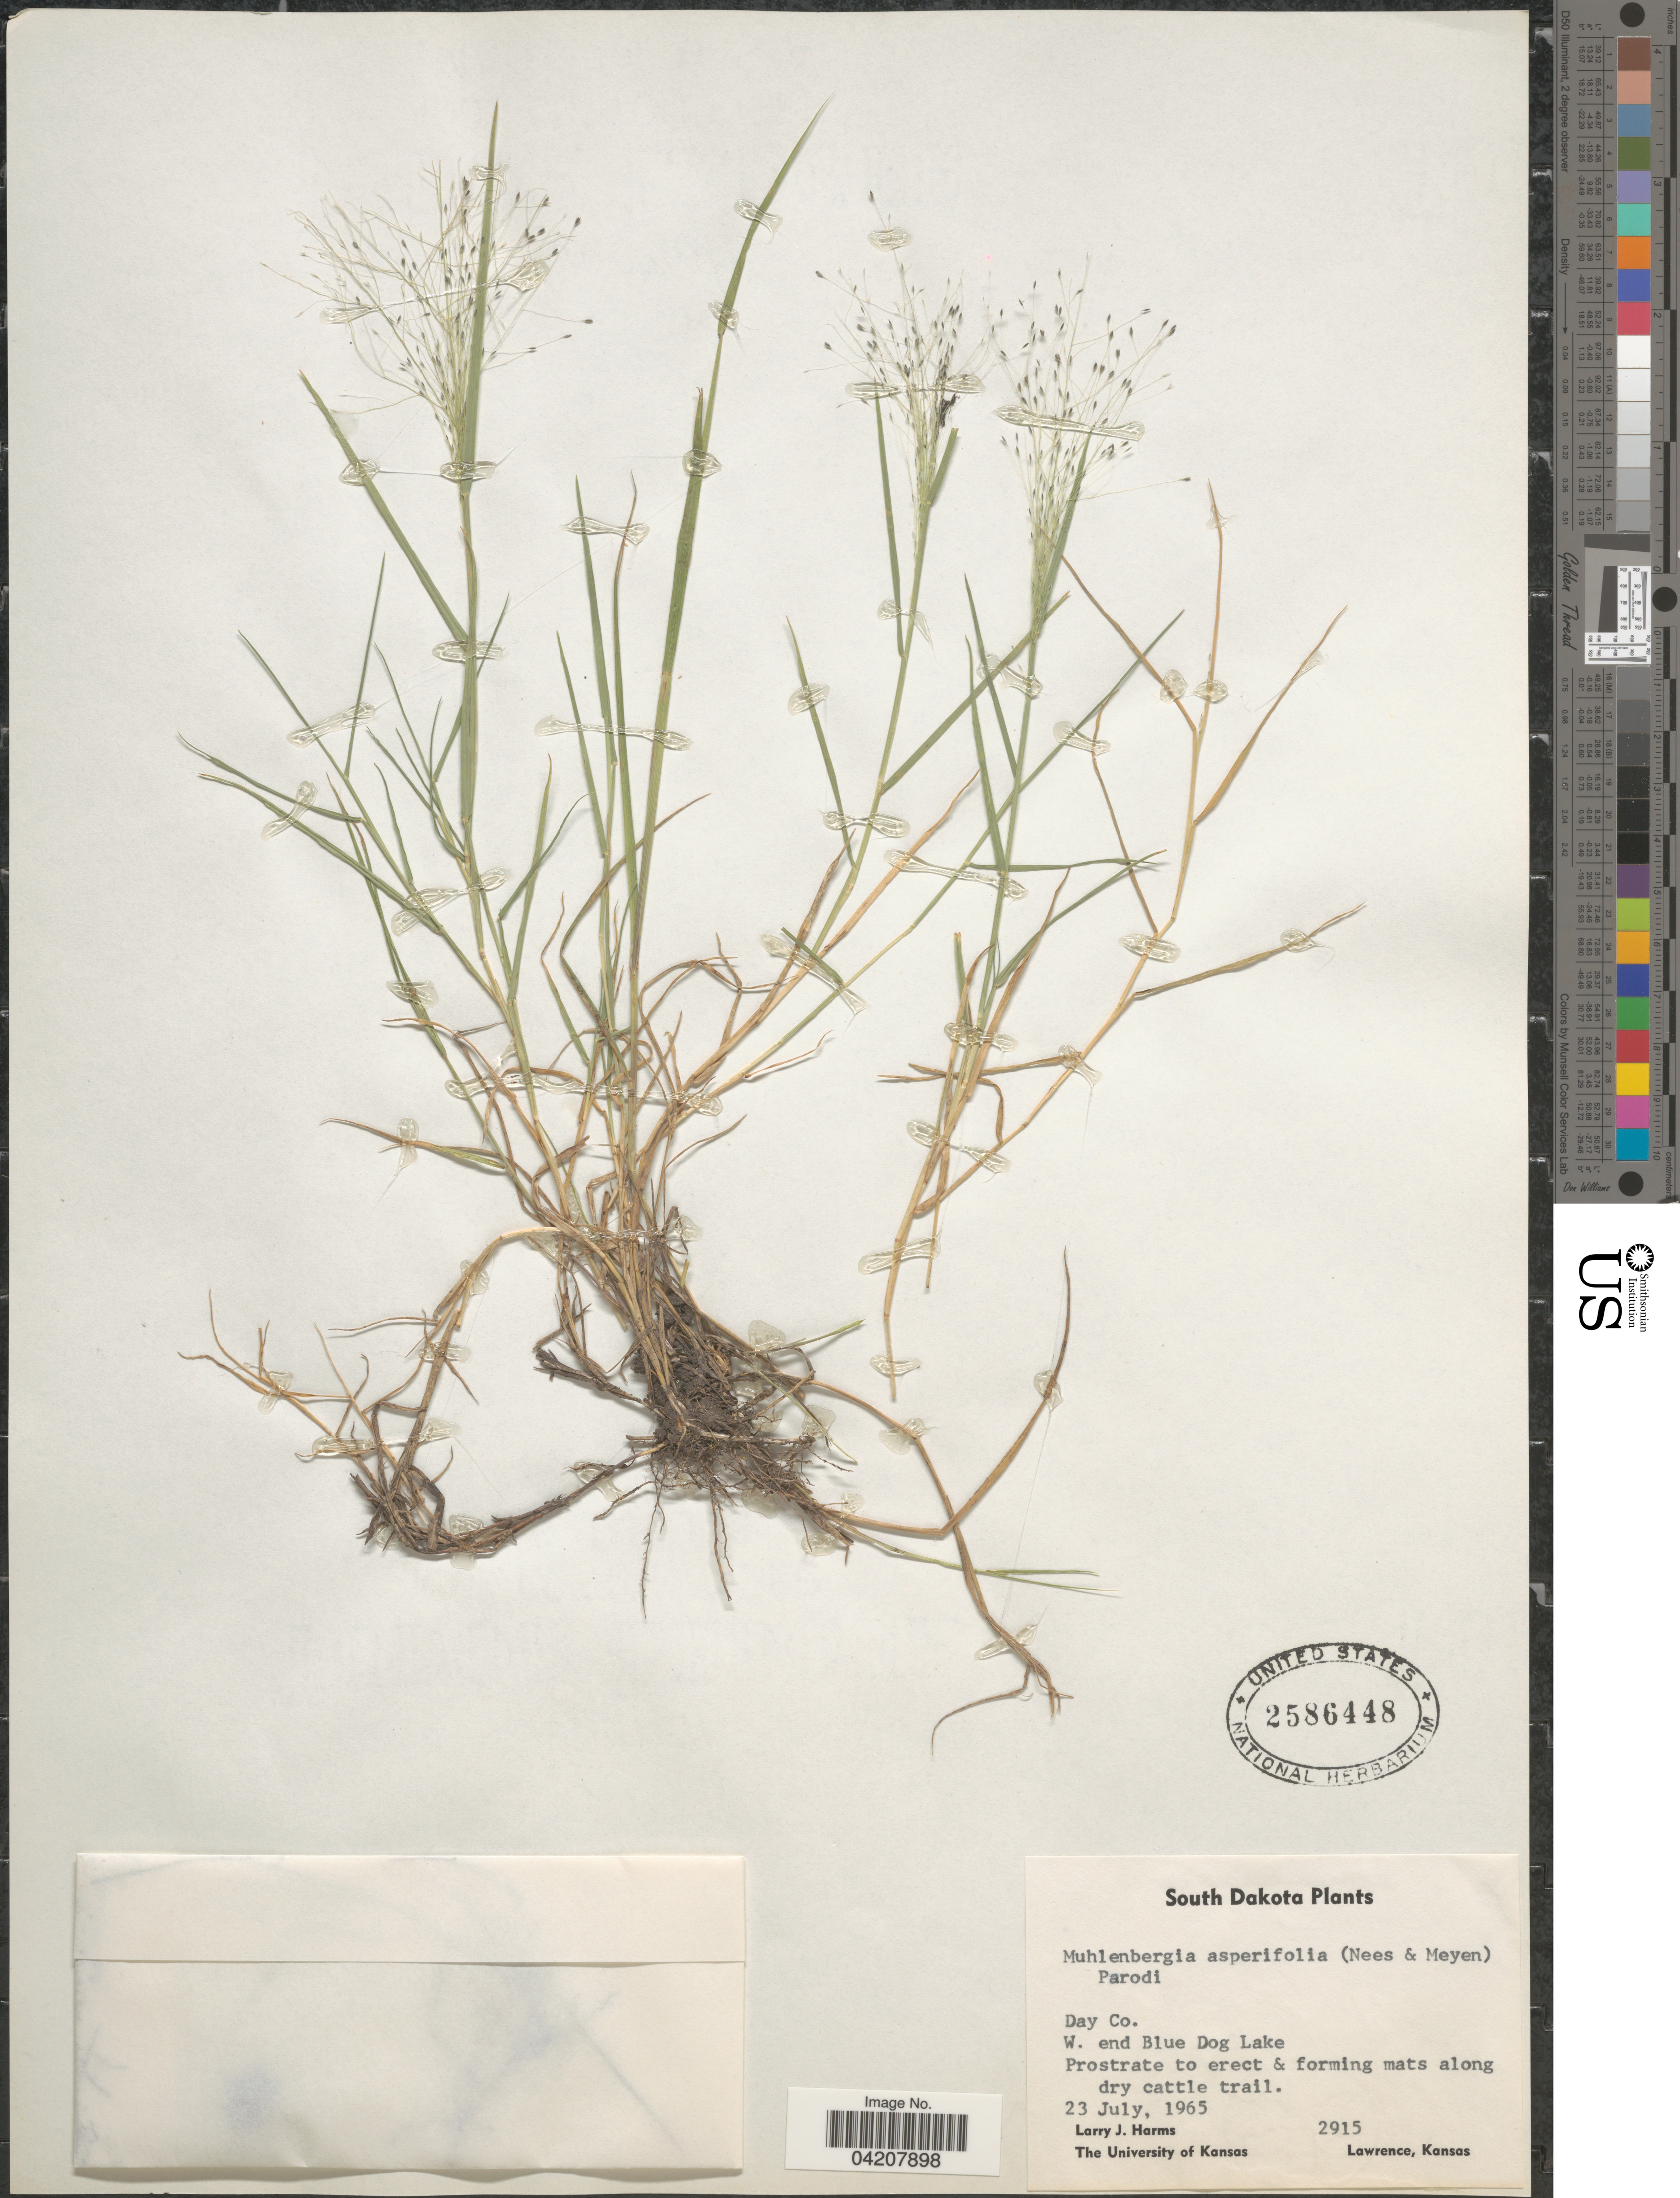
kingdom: Plantae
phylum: Tracheophyta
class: Liliopsida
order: Poales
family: Poaceae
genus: Muhlenbergia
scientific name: Muhlenbergia asperifolia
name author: (Nees & Meyen ex Trin.) Parodi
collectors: L. Harms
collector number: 2915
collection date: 1965-07-23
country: United States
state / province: South Dakota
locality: Day Co. W. end Blue Dog Lake.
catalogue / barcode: US 2586448